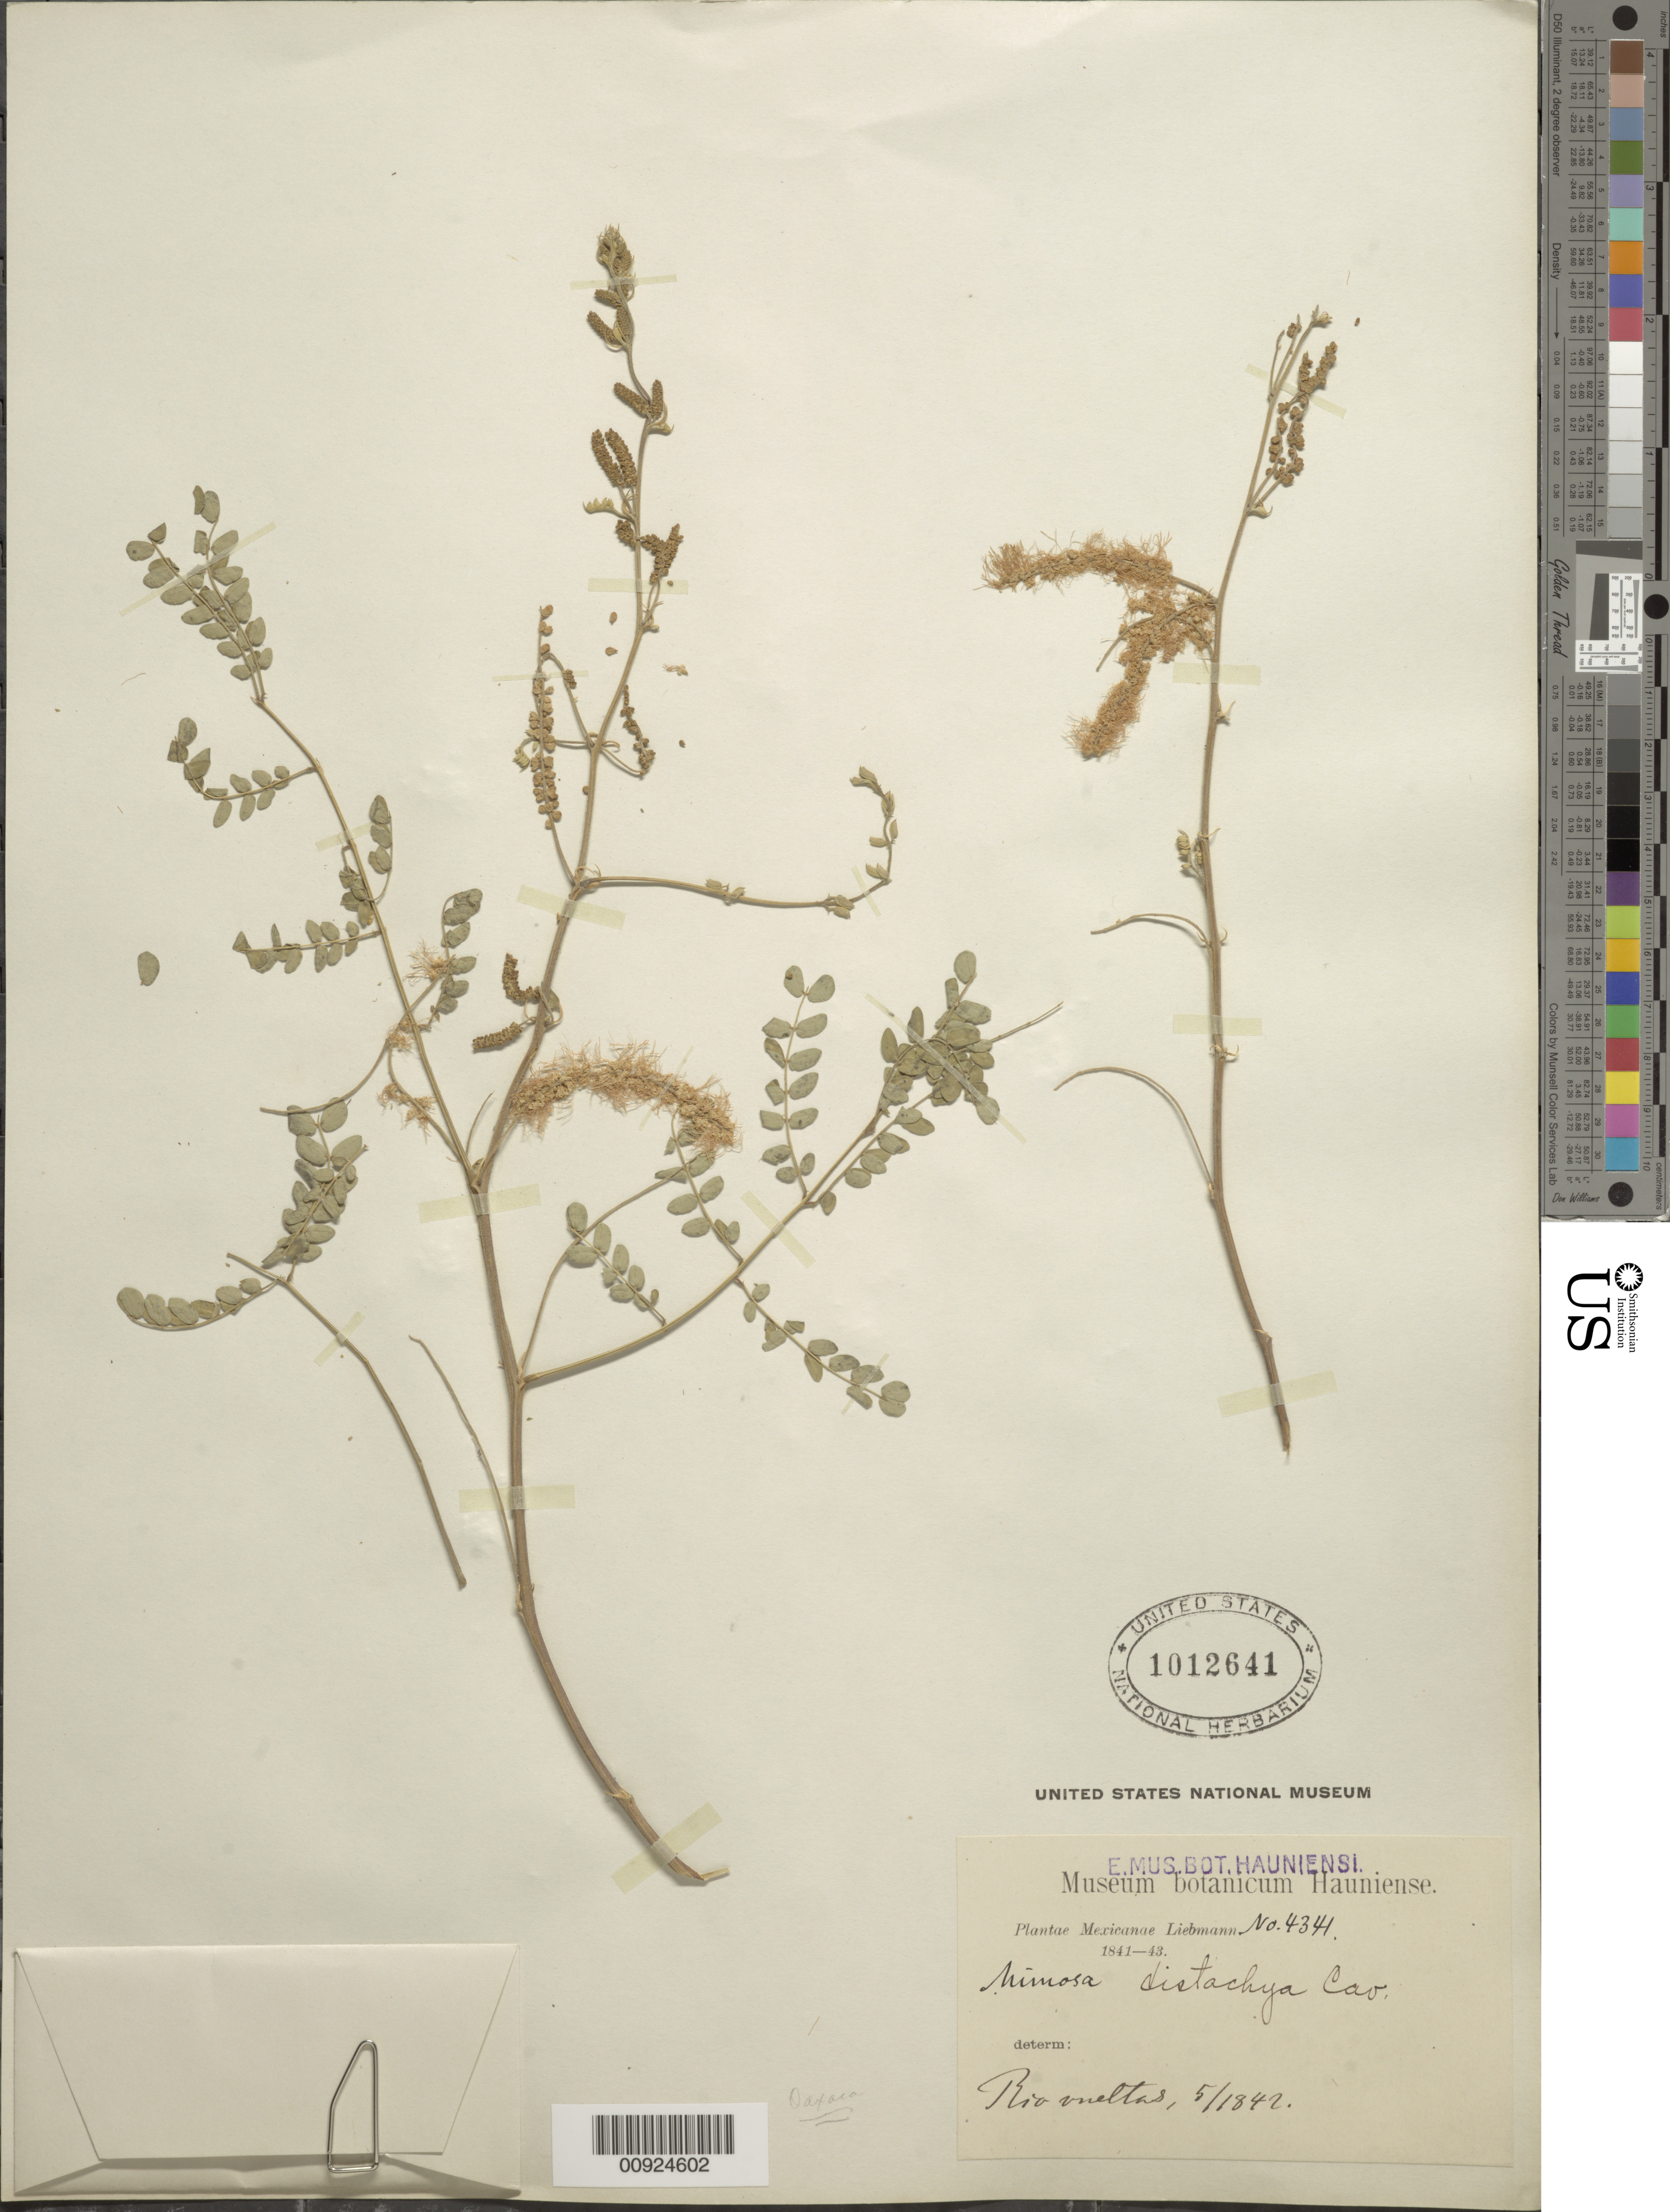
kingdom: Plantae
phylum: Tracheophyta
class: Magnoliopsida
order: Fabales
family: Fabaceae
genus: Mimosa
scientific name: Mimosa distachya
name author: Cav.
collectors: F. M. Liebmann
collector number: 4341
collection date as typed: May 1842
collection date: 1842-05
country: Mexico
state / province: Oaxaca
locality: Río Vueltas.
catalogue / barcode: US 1012641